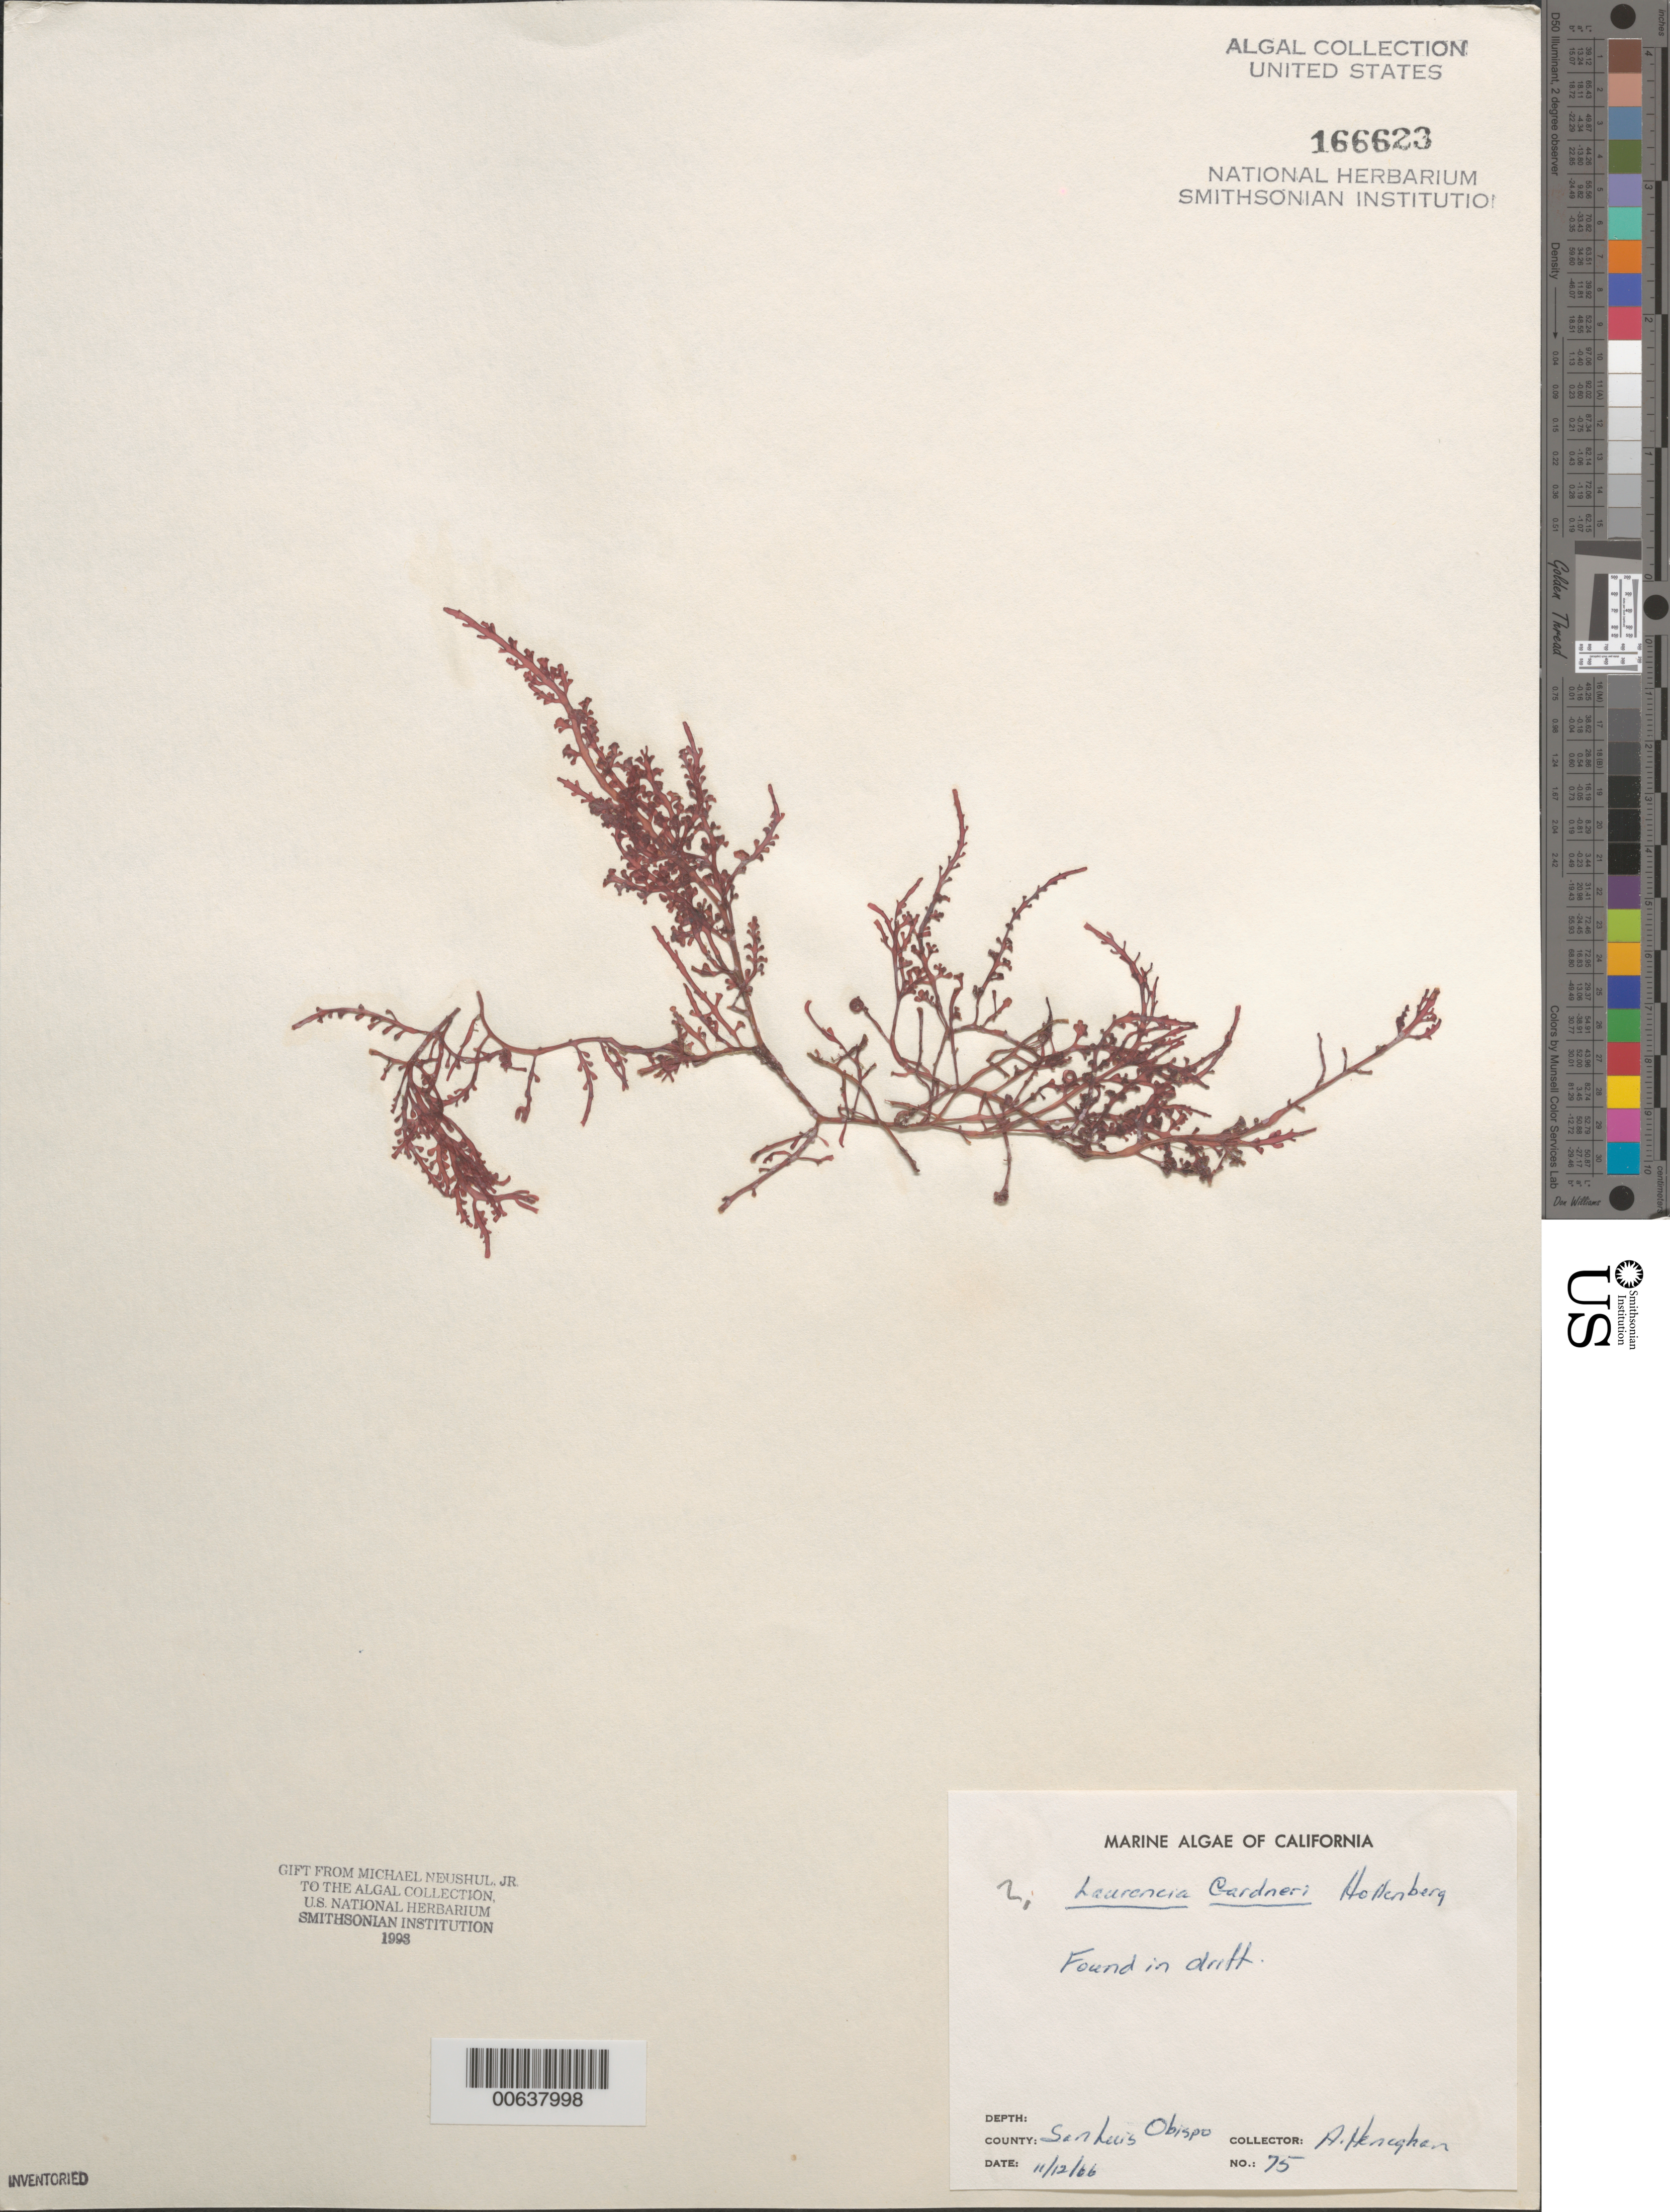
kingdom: Plantae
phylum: Rhodophyta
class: Florideophyceae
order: Ceramiales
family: Rhodomelaceae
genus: Laurencia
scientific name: Laurencia gardneri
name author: Hollenb. in G.M. Sm. & Hollenb.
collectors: A. Heneghan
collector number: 75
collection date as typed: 12 Nov 1966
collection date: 1966-11-12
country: United States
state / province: California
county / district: San Luis Obispo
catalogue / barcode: US 166623